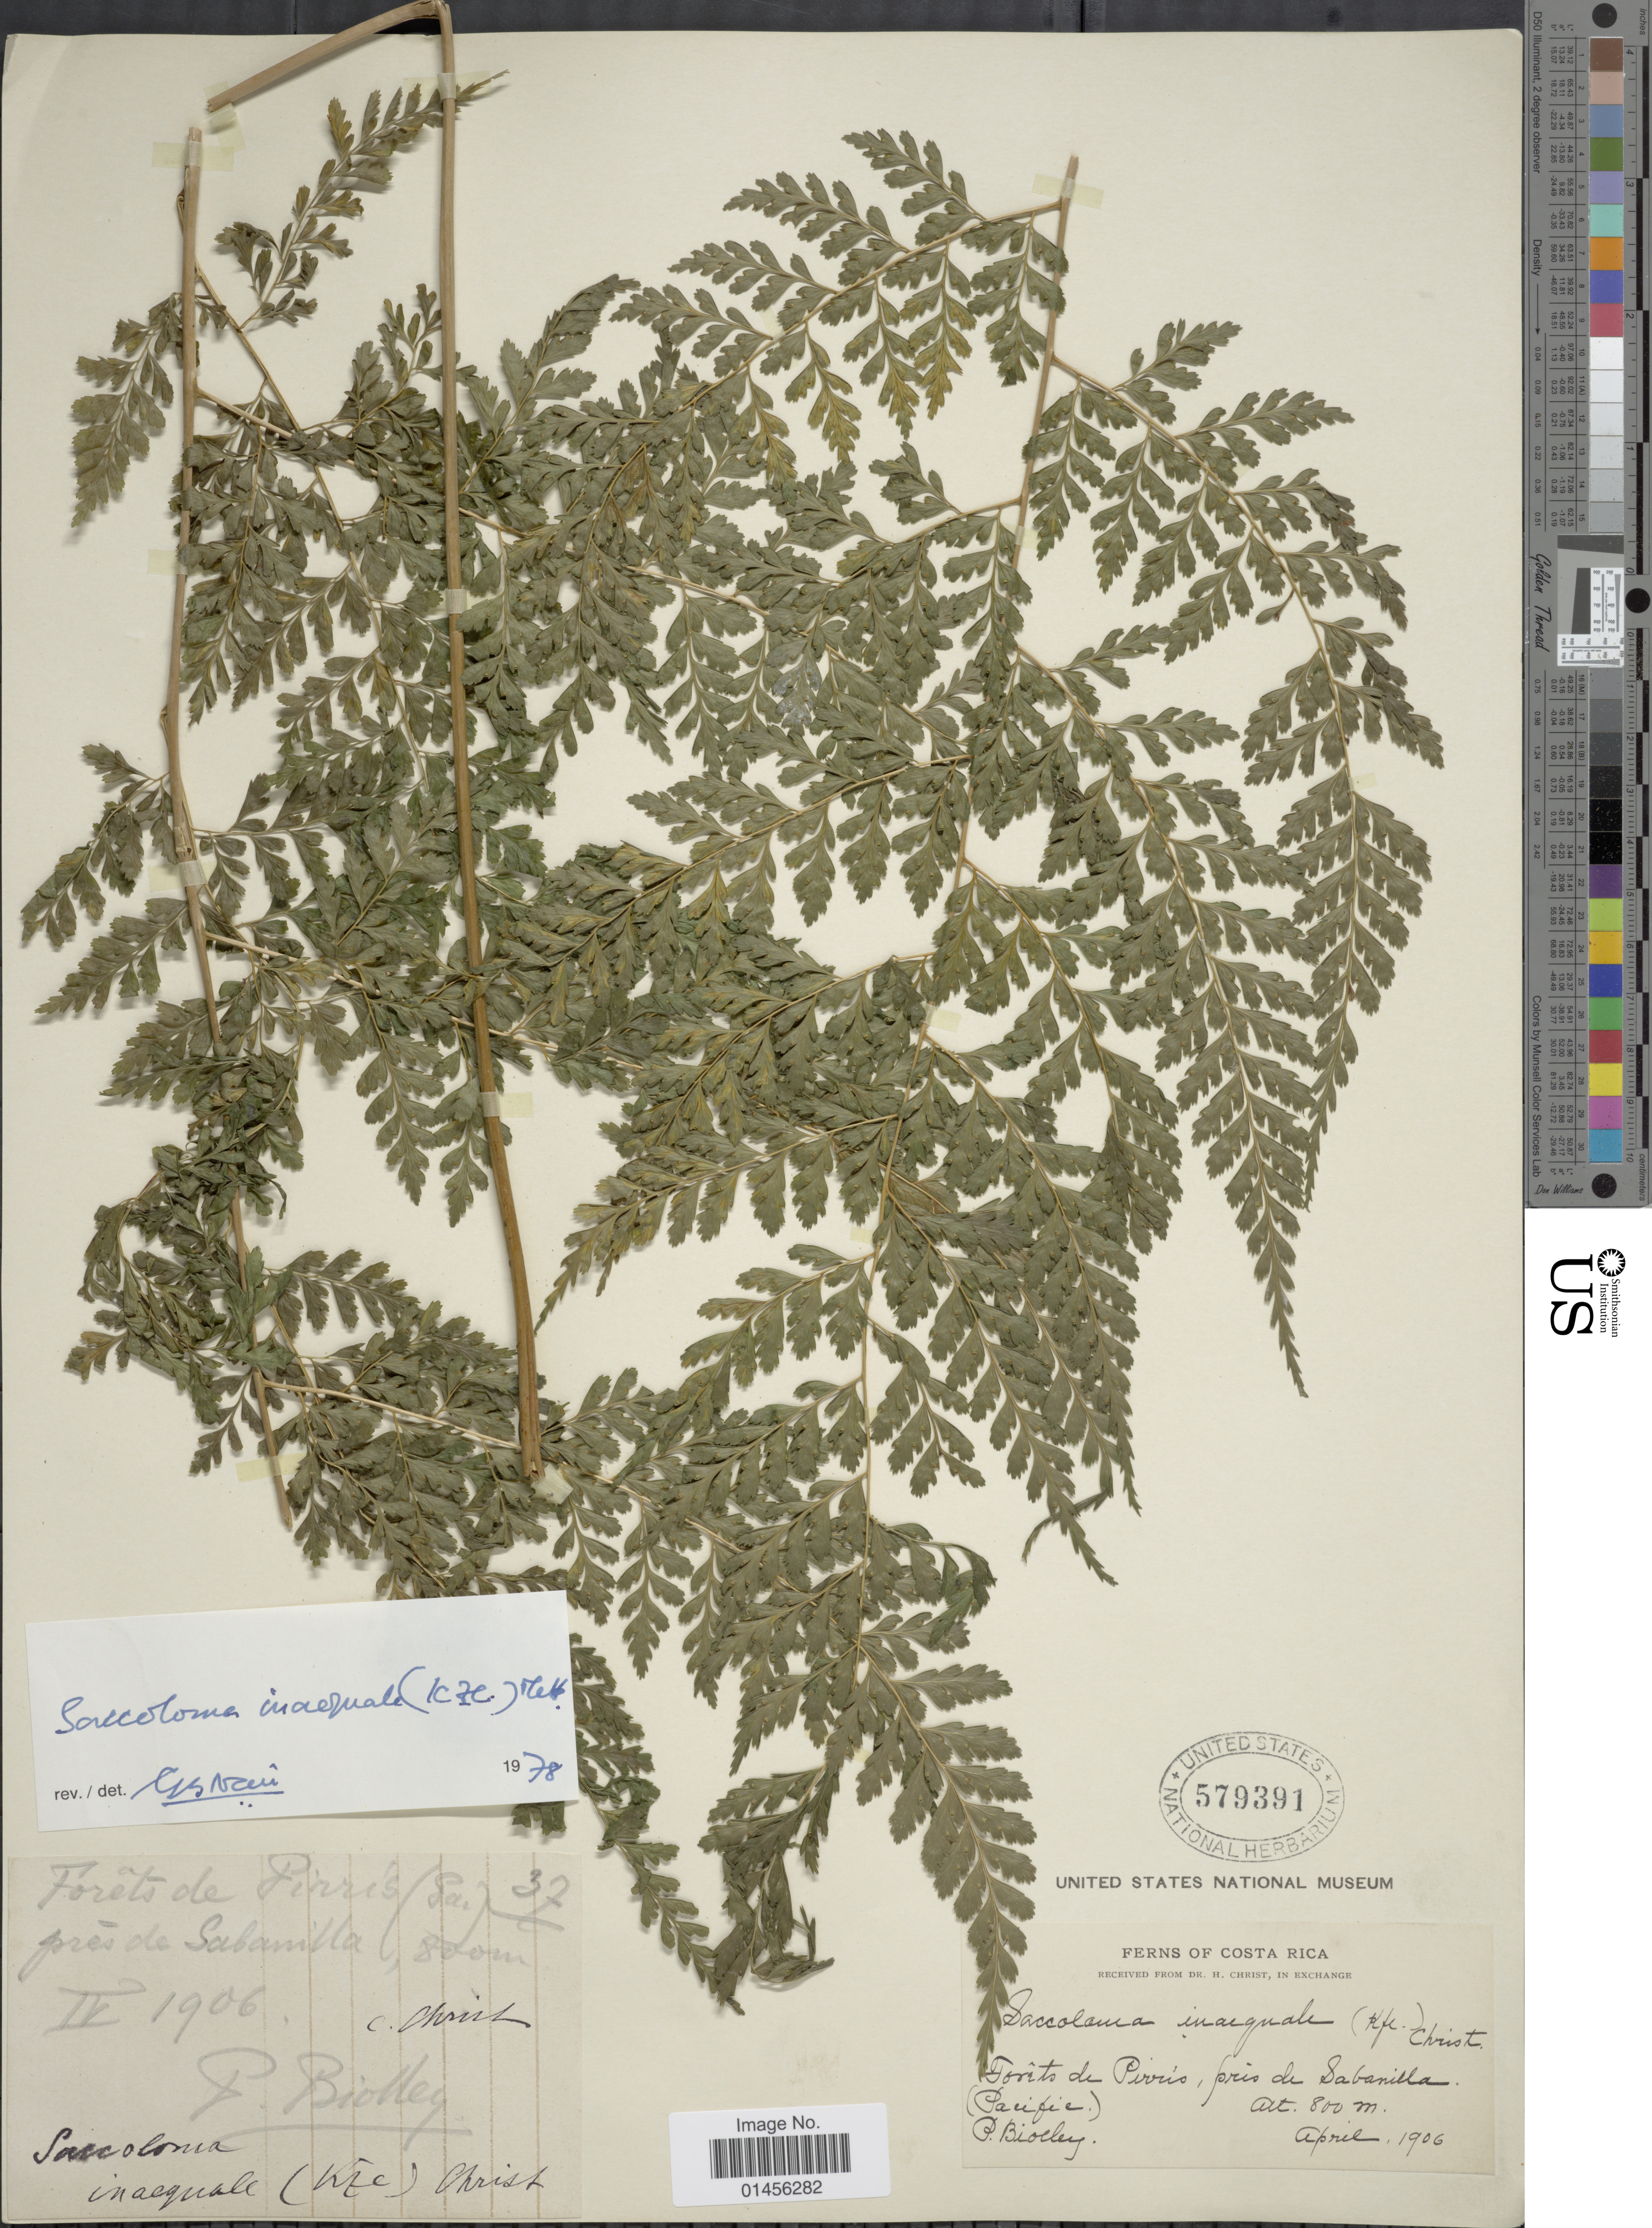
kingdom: Plantae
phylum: Tracheophyta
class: Polypodiopsida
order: Polypodiales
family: Saccolomataceae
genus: Saccoloma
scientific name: Saccoloma inaequale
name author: (Kunze) Mett.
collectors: P. Biolley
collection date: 1906-04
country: Costa Rica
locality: Forêts de Pirris, pres de Sabanilla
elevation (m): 800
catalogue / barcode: US 579391